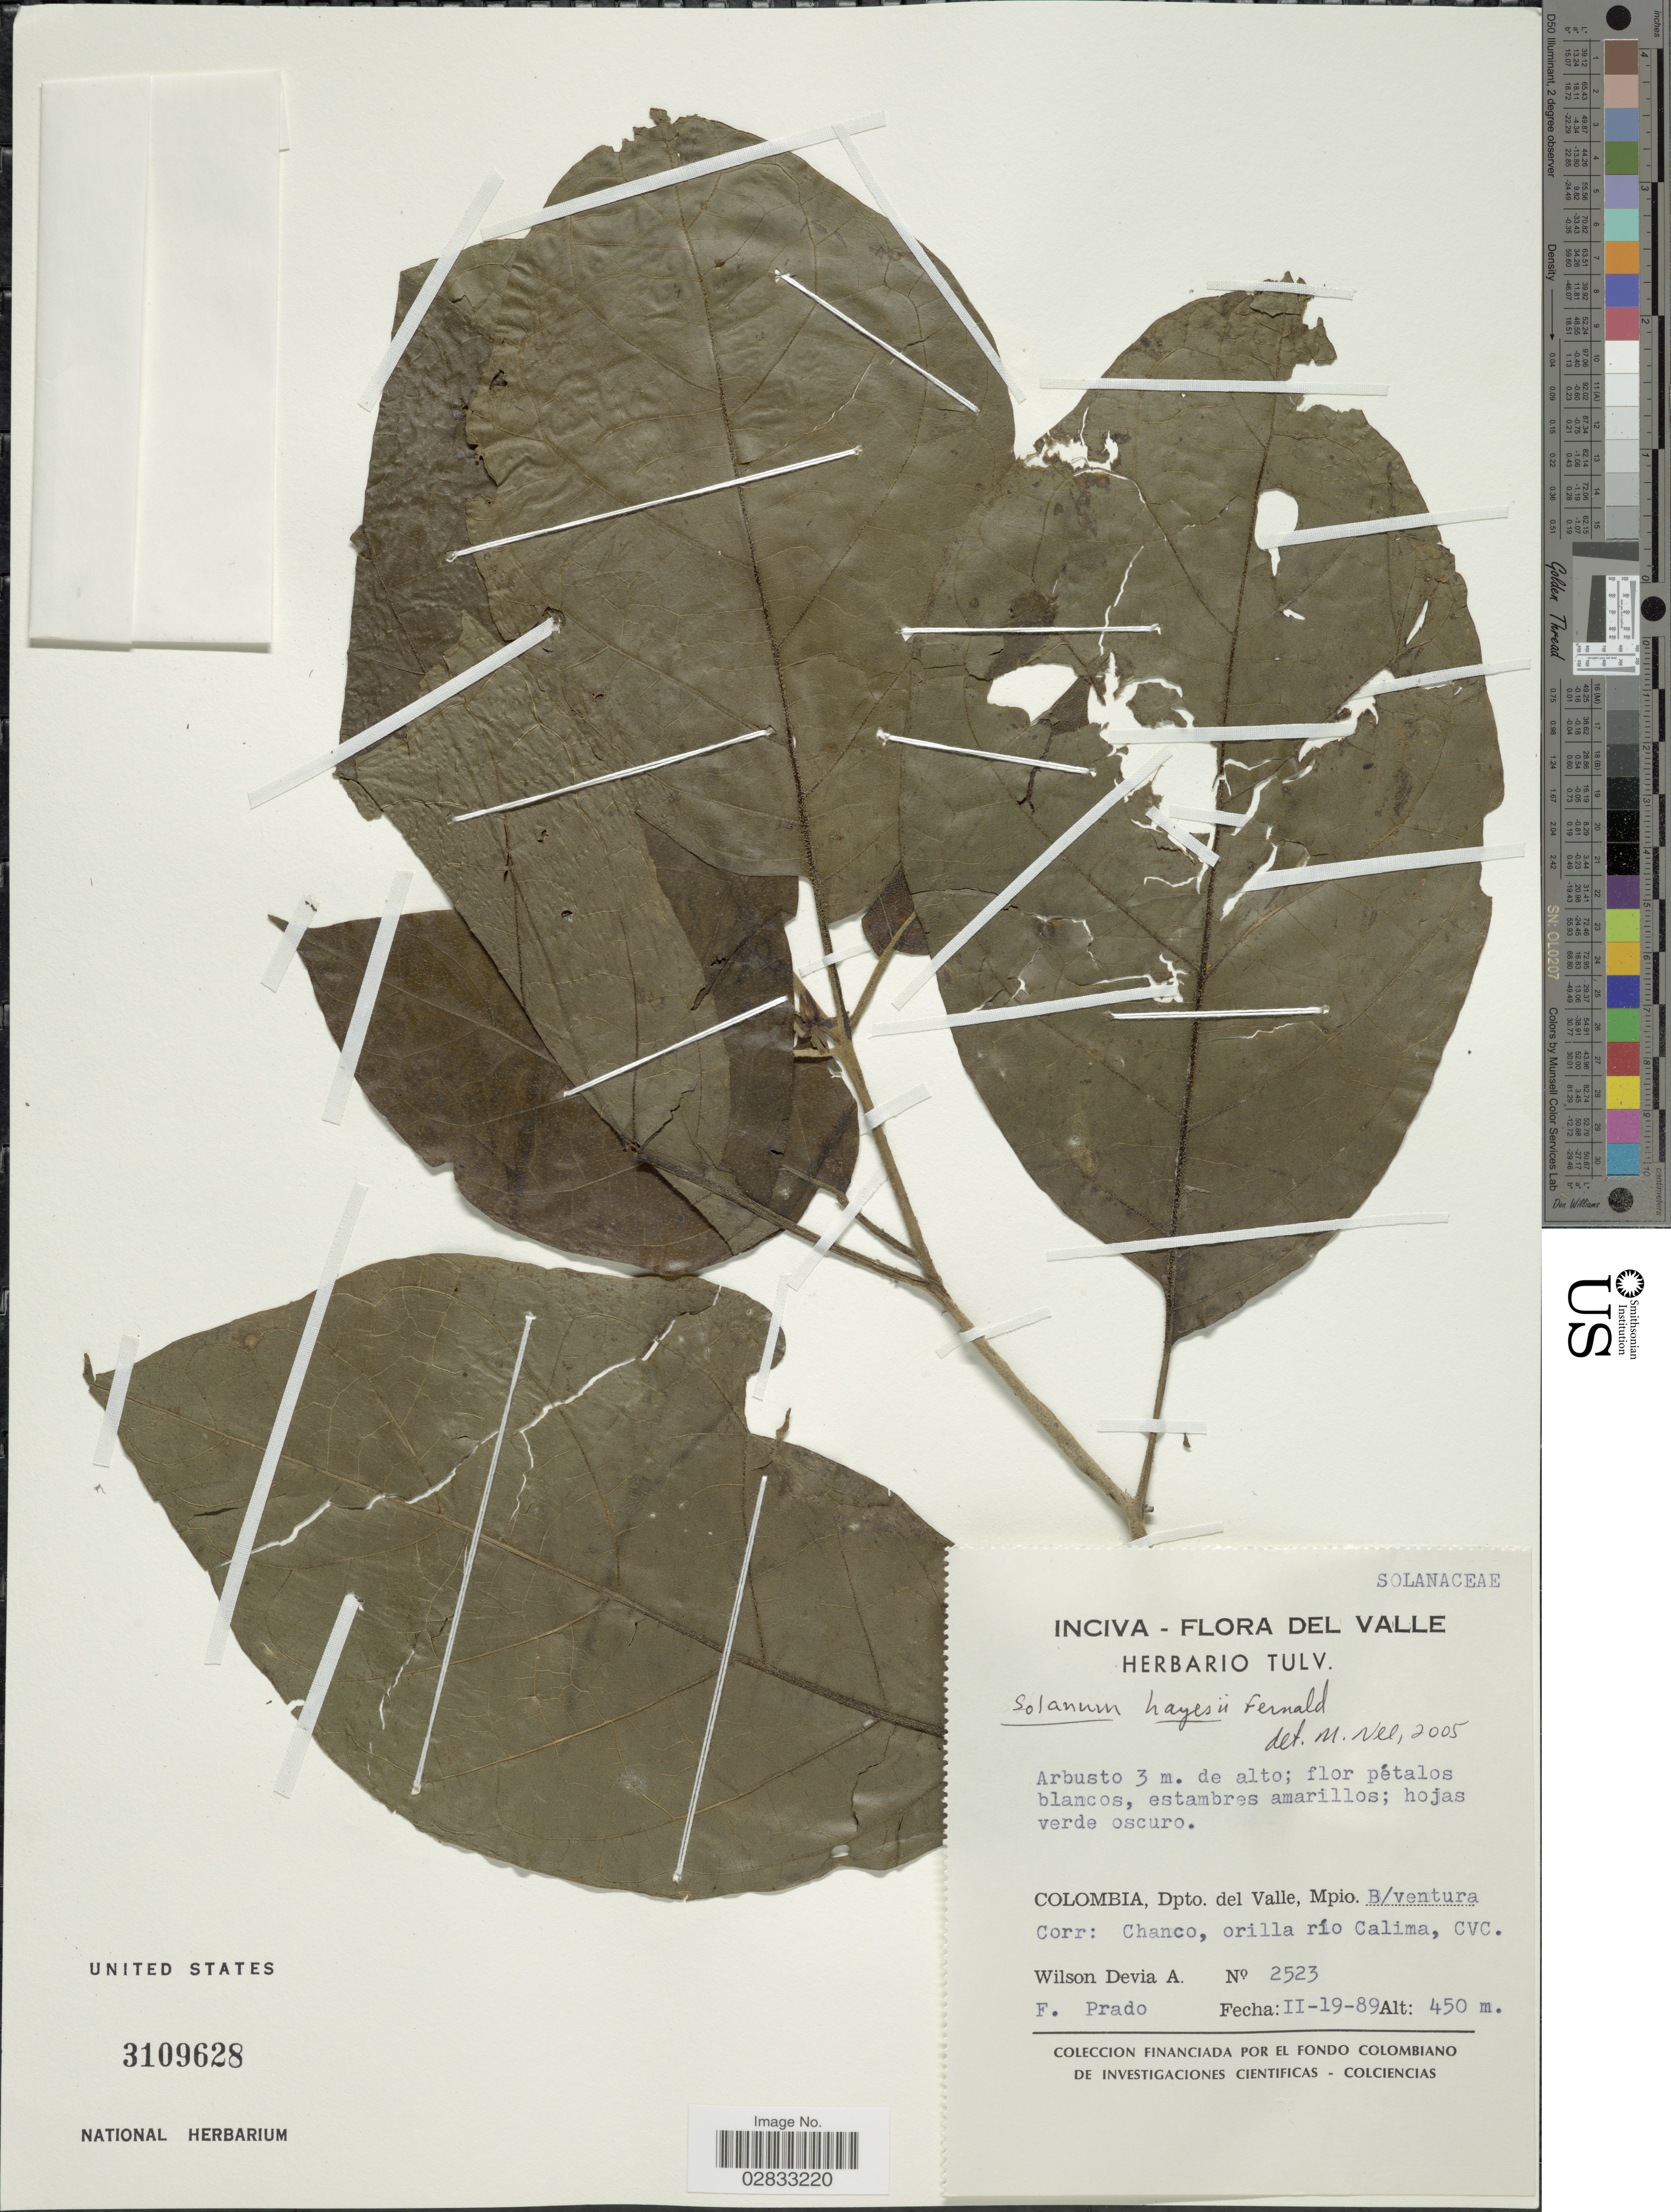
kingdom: Plantae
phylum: Tracheophyta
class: Magnoliopsida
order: Solanales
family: Solanaceae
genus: Solanum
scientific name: Solanum hayesii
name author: Fernald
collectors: W. Devia A. & F. Prado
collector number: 2523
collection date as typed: Transcribed d/m/y: 19/2/89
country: Colombia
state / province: Valle del Cauca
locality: Dpto. del Valle, Mpio. B/ Ventura. Corr: Chanco, orilla río Calima, CVC.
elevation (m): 450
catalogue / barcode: US 3109628